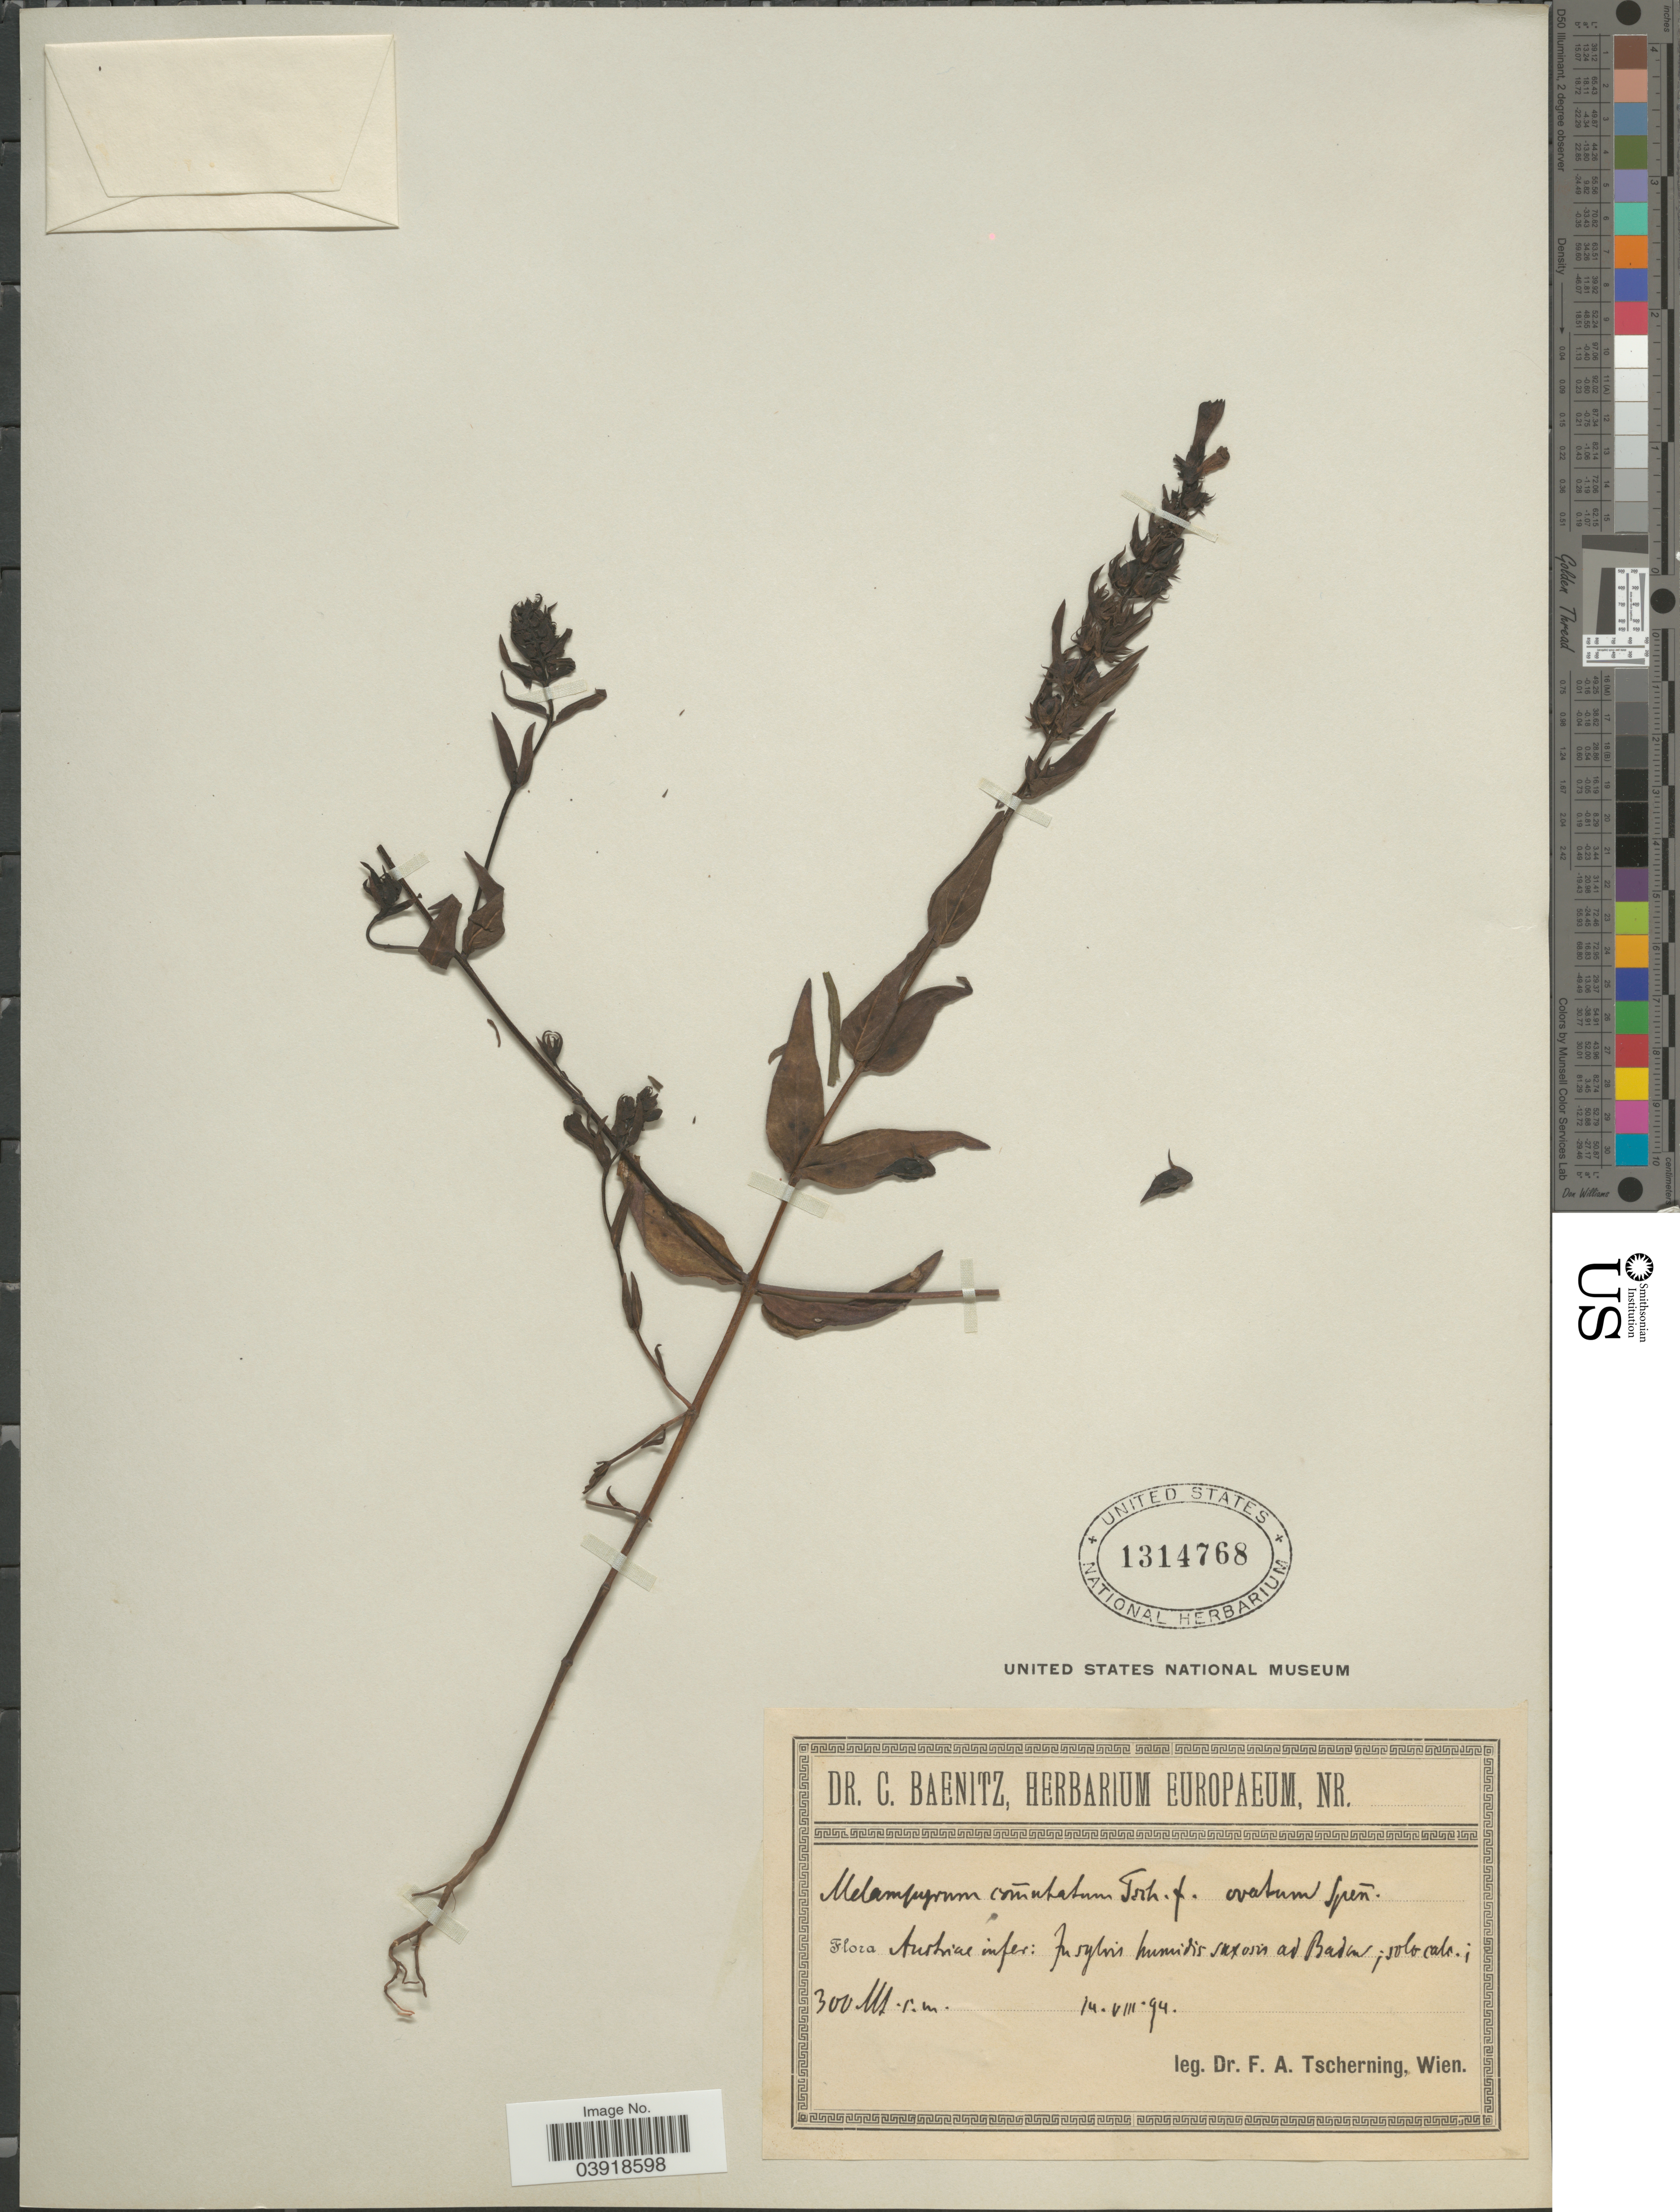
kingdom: Plantae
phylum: Tracheophyta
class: Magnoliopsida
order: Lamiales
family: Orobanchaceae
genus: Melampyrum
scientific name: Melampyrum commutatum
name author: Tausch ex A. Kern.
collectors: F. A. Tscherning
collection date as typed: Transcribed d/m/y: 14/8/94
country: Austria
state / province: Wien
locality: Austriae infer: In sylvis humidis saxosis ad Baden.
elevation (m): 300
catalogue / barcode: US 1314768